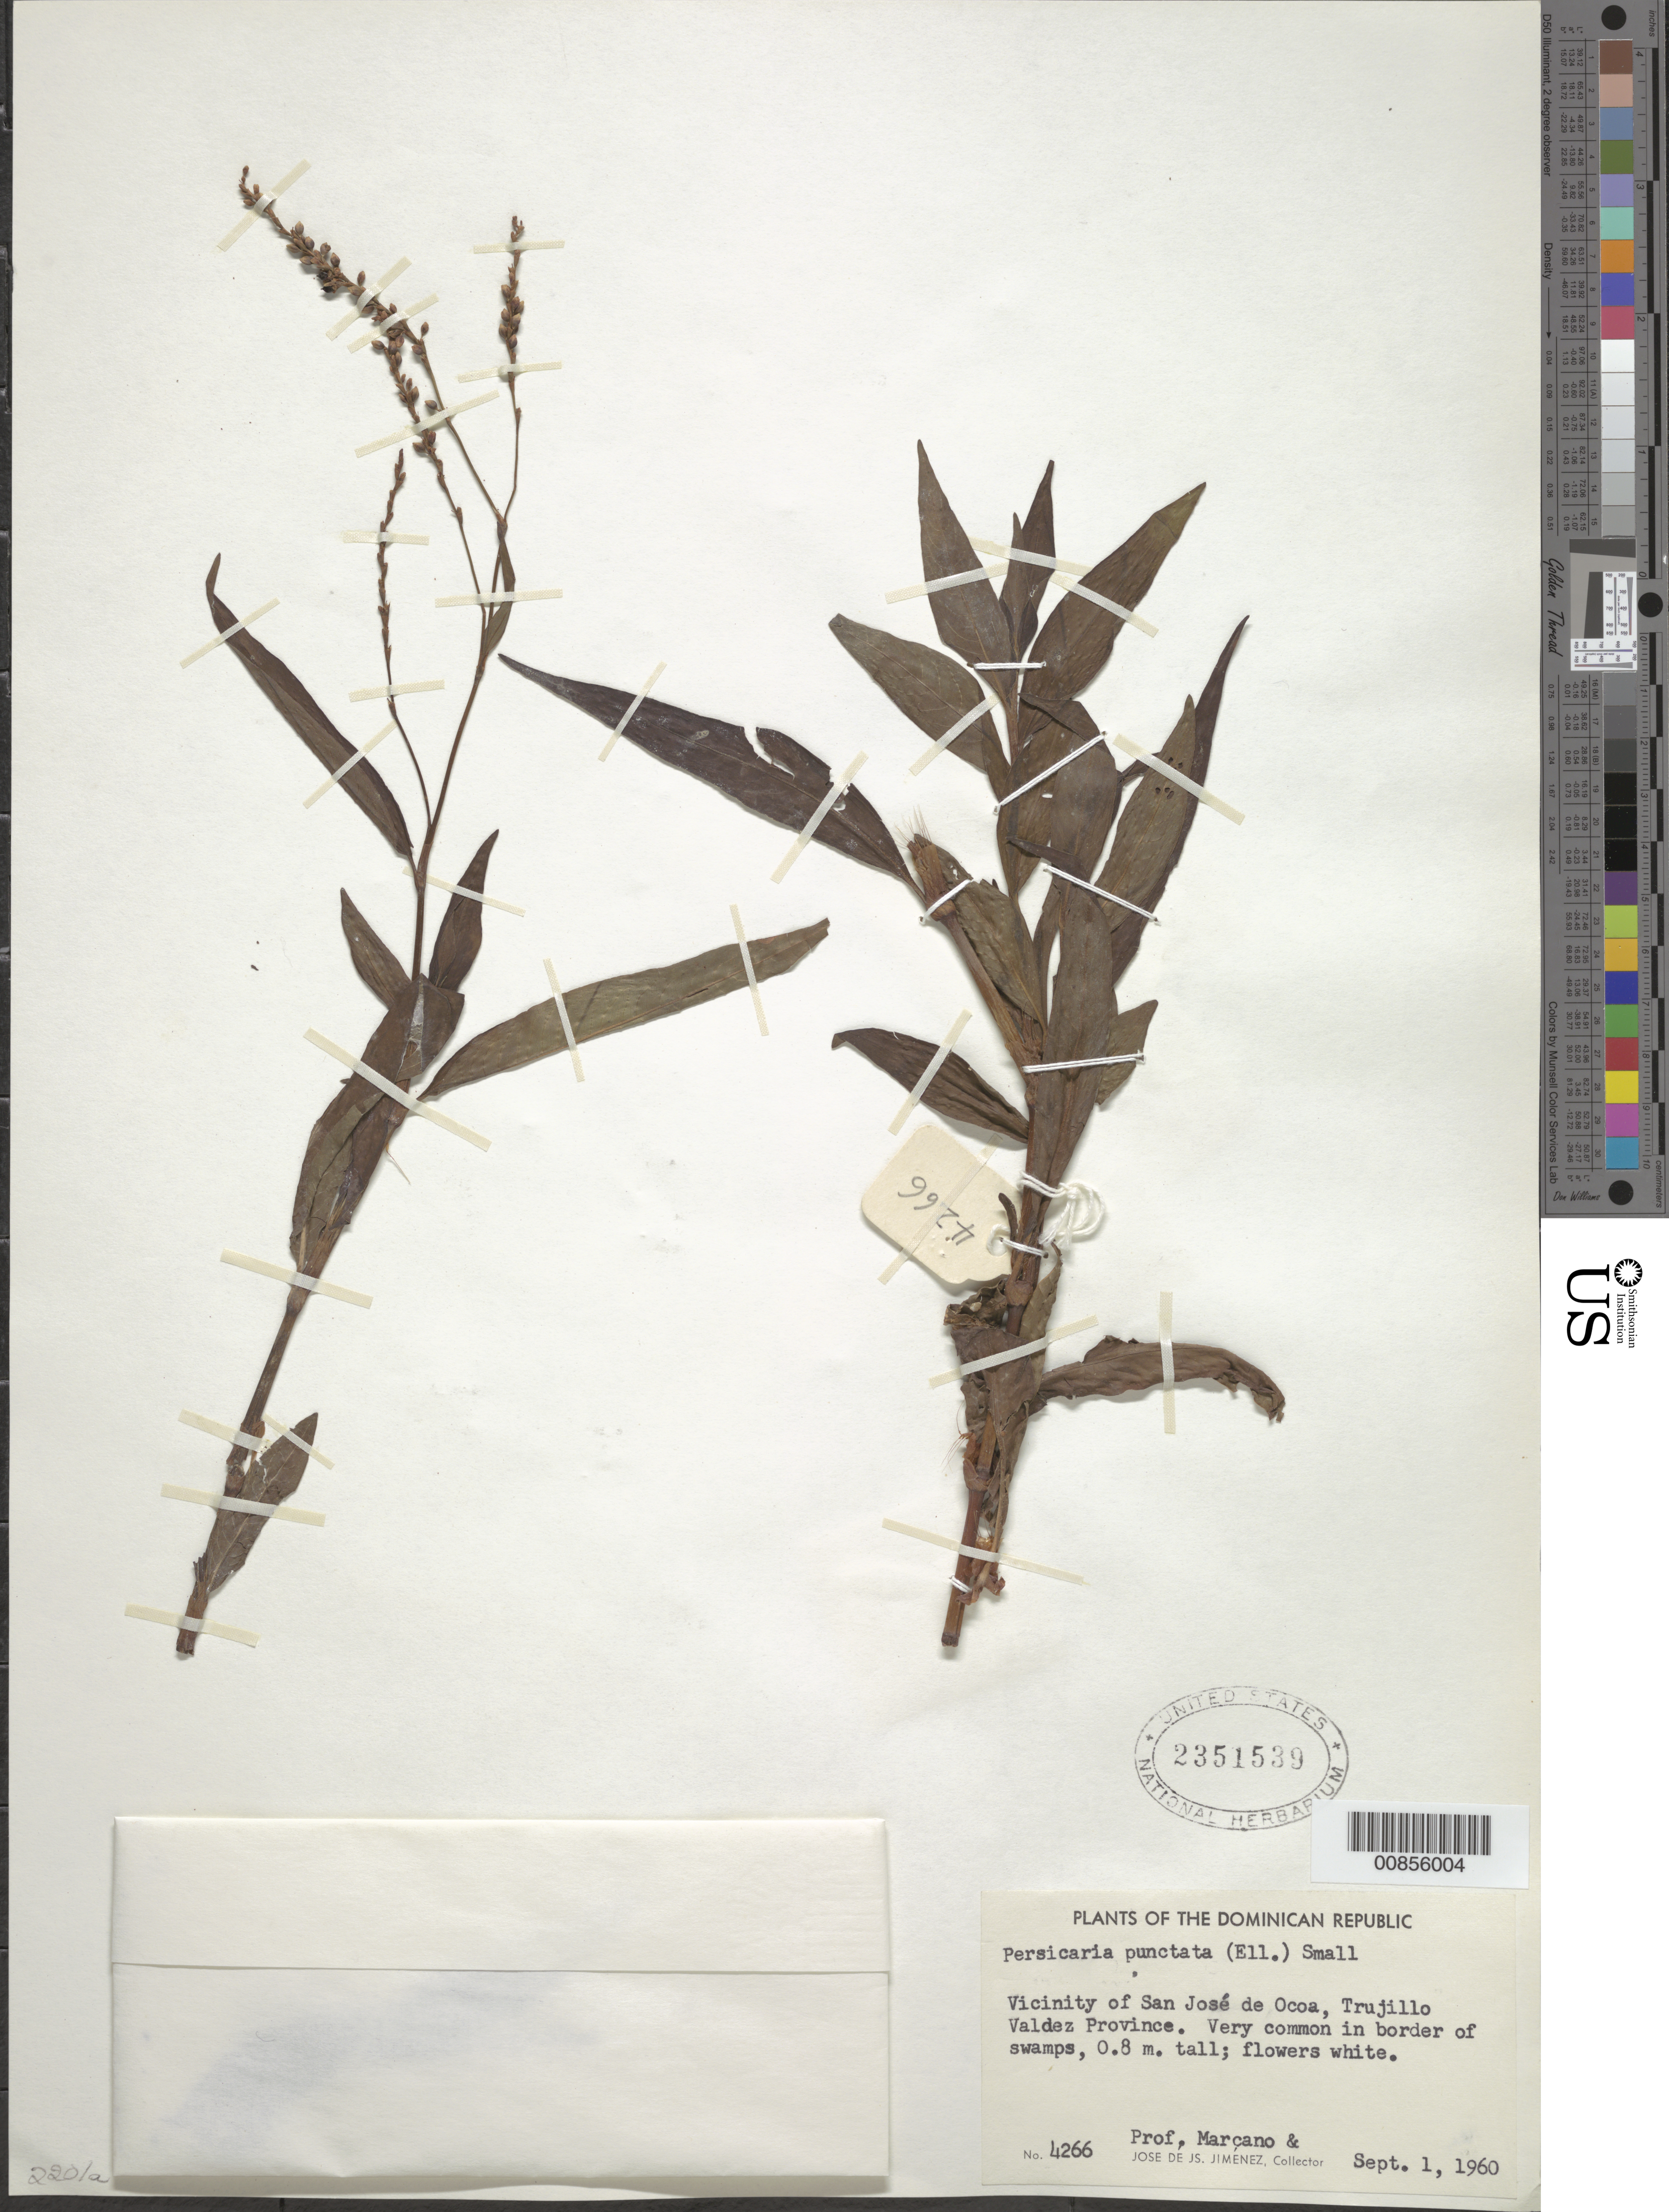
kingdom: Plantae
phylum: Tracheophyta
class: Magnoliopsida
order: Caryophyllales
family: Polygonaceae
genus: Polygonum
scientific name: Polygonum punctatum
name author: Elliott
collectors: J. J. Jiménez Almonte & E. J. Marcano F.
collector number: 4266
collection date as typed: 01 Sep 1960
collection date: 1960-09-01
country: Dominican Republic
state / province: Peravia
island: Hispaniola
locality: Vicinity of San José de Ocoa, Trujillo Valdez Province (obsolete).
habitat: Very common in border swamps.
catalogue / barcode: US 2351539